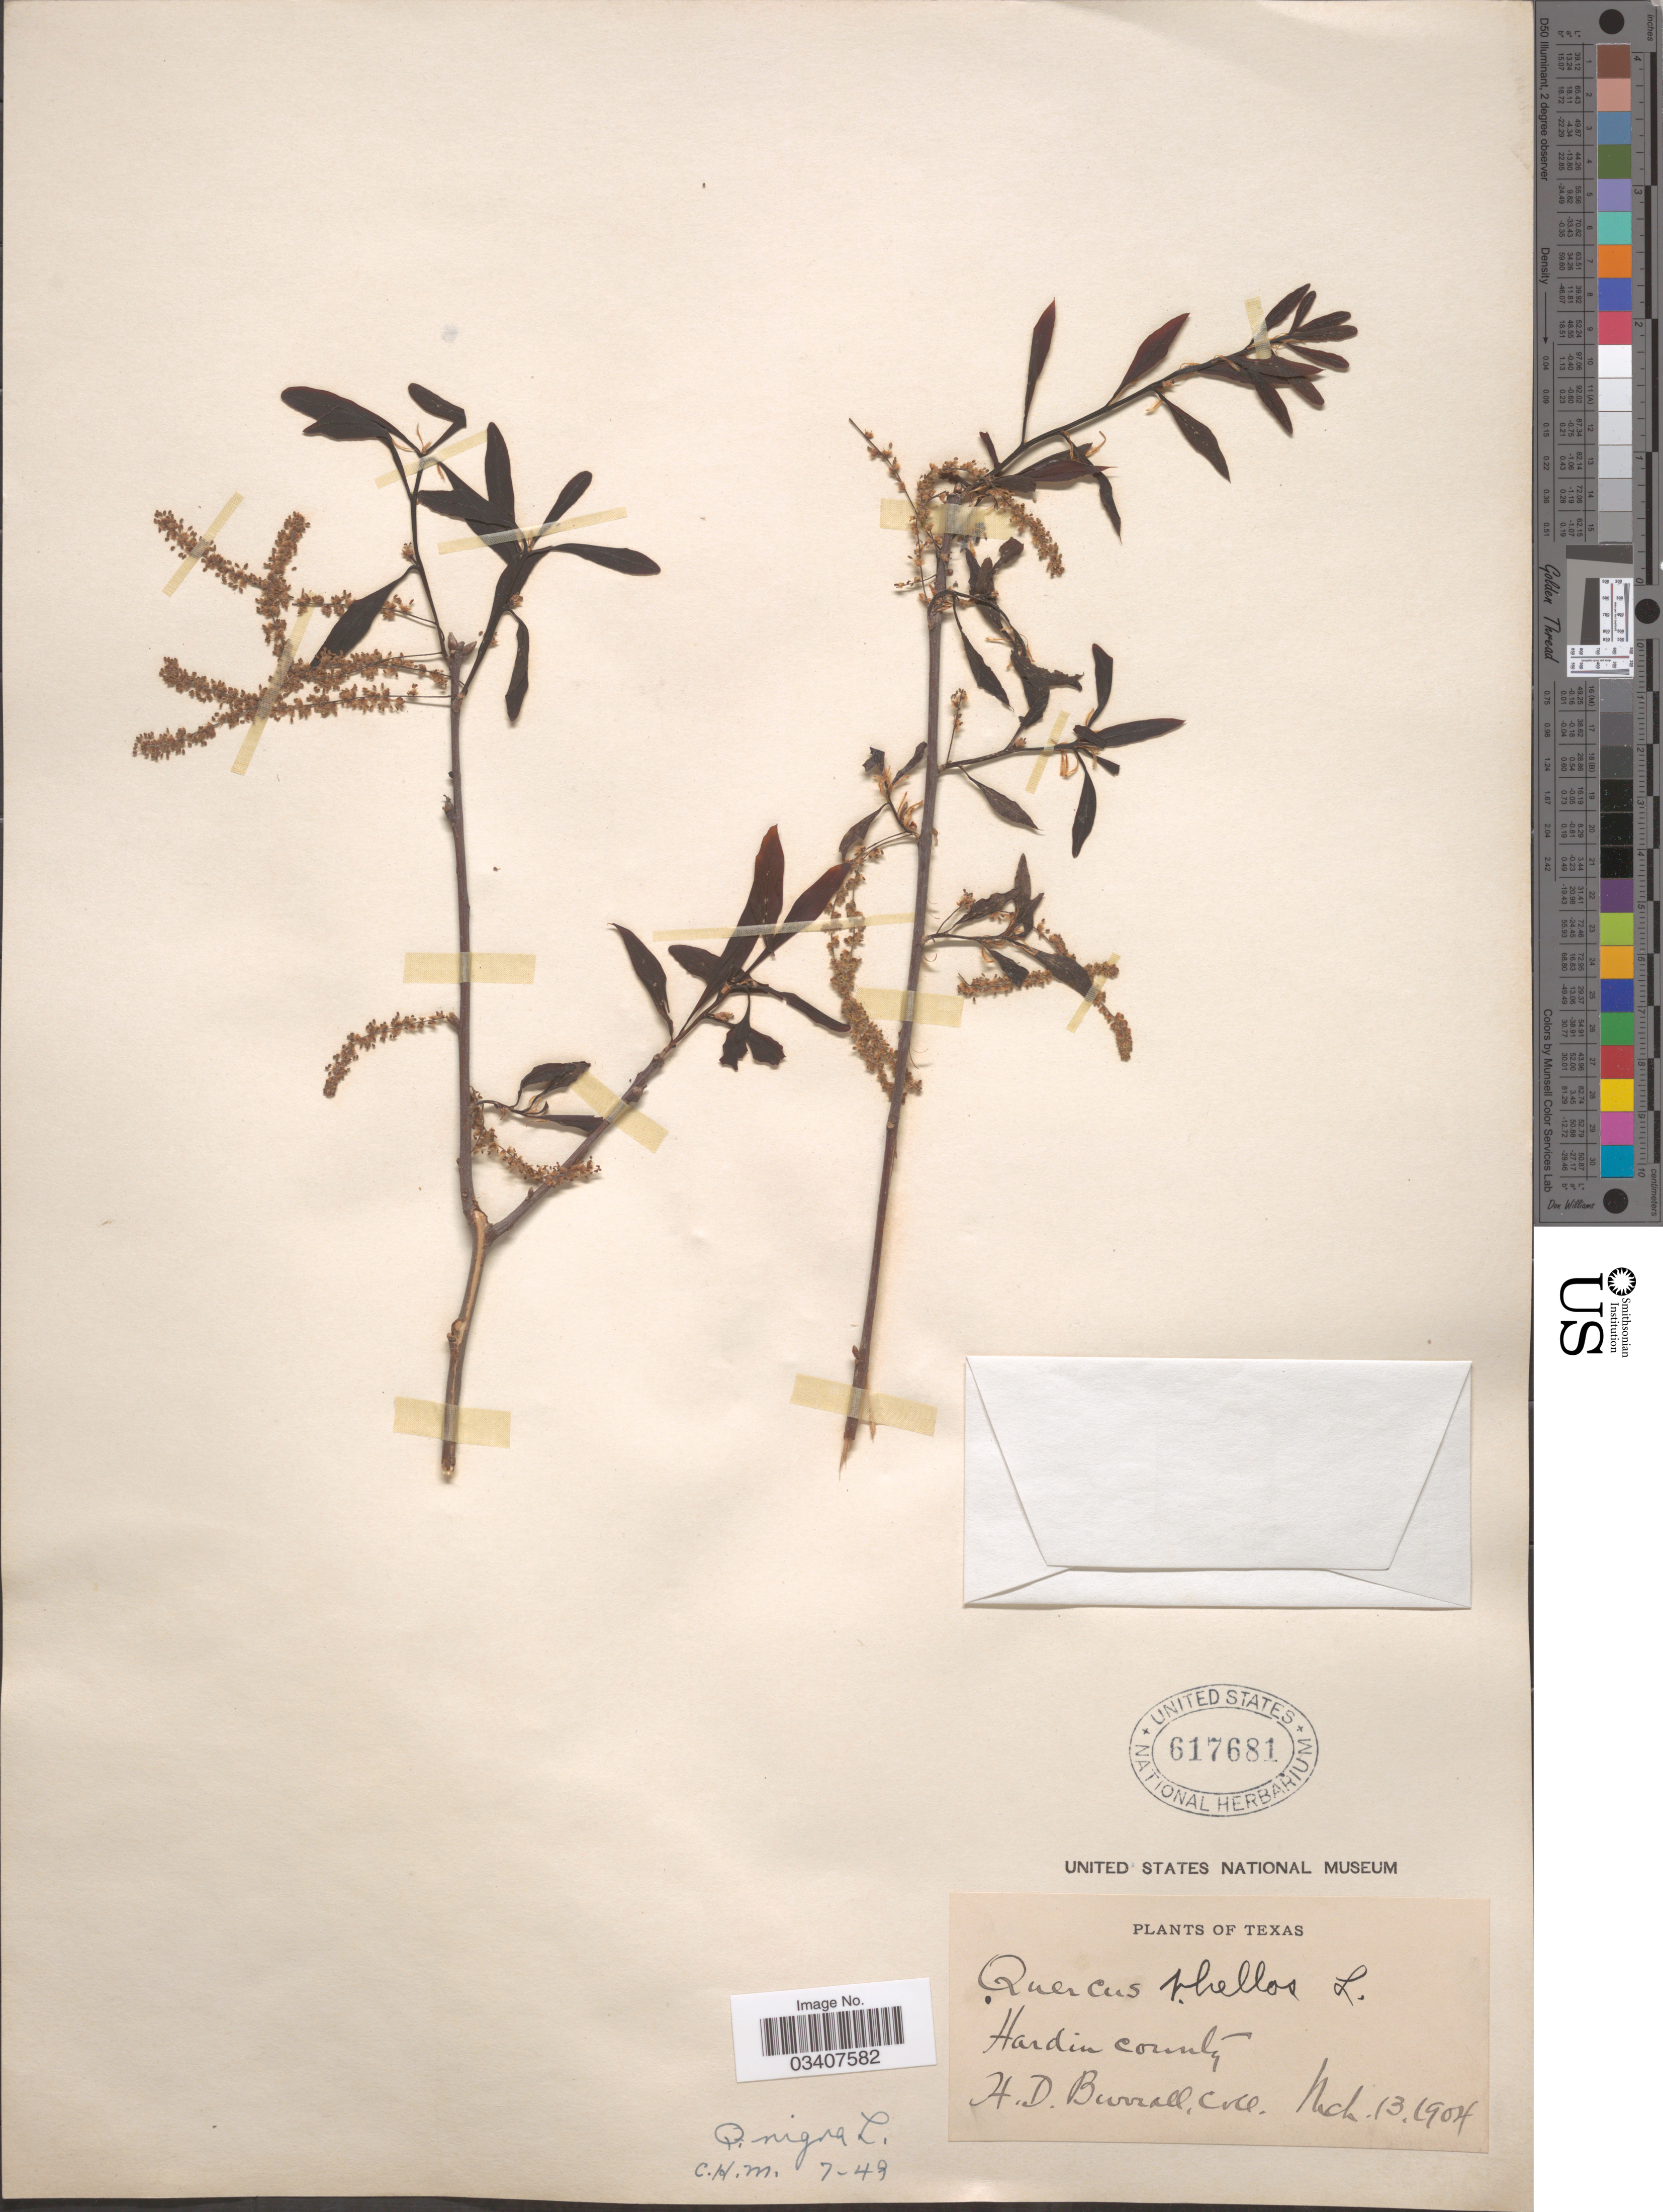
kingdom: Plantae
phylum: Tracheophyta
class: Magnoliopsida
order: Fagales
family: Fagaceae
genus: Quercus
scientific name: Quercus nigra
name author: L.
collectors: H. Burrall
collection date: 1904-03-13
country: United States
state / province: Texas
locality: Hardin County.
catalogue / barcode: US 617681